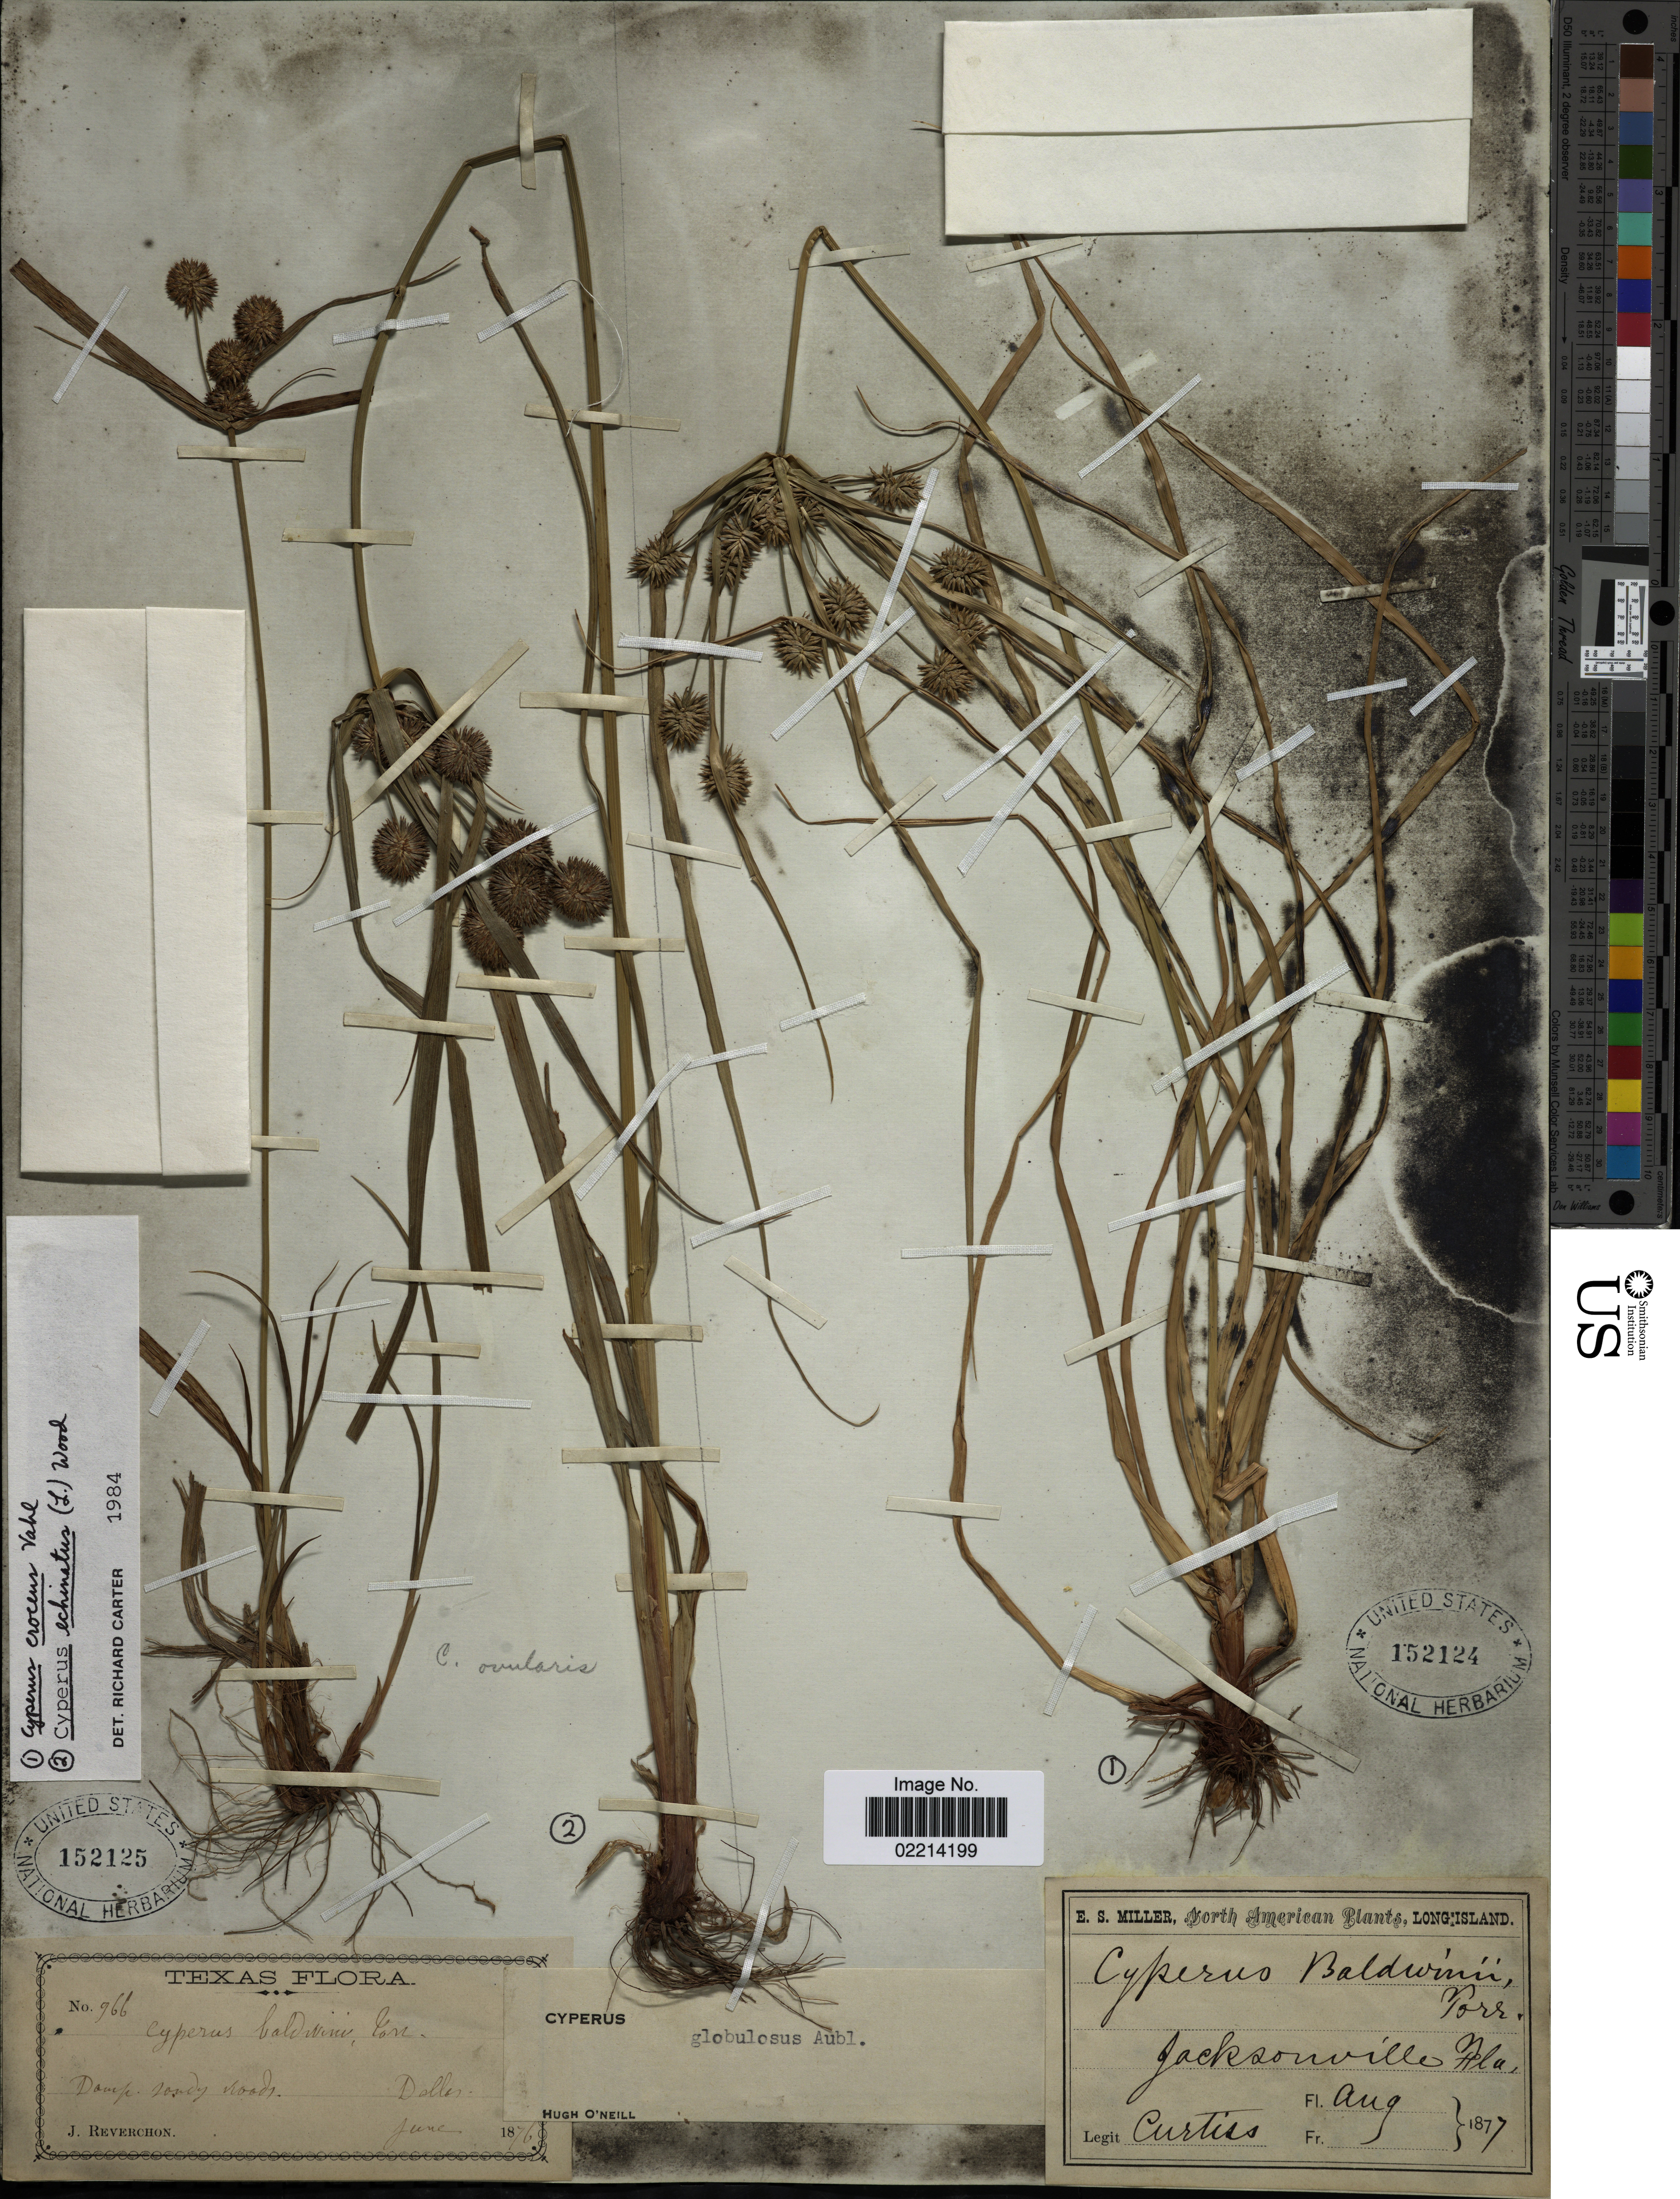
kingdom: Plantae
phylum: Tracheophyta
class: Liliopsida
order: Poales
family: Cyperaceae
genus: Cyperus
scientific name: Cyperus croceus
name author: Vahl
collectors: -. Curtiss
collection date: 1877-08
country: United States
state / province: Florida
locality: Jacksonville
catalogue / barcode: US 152124